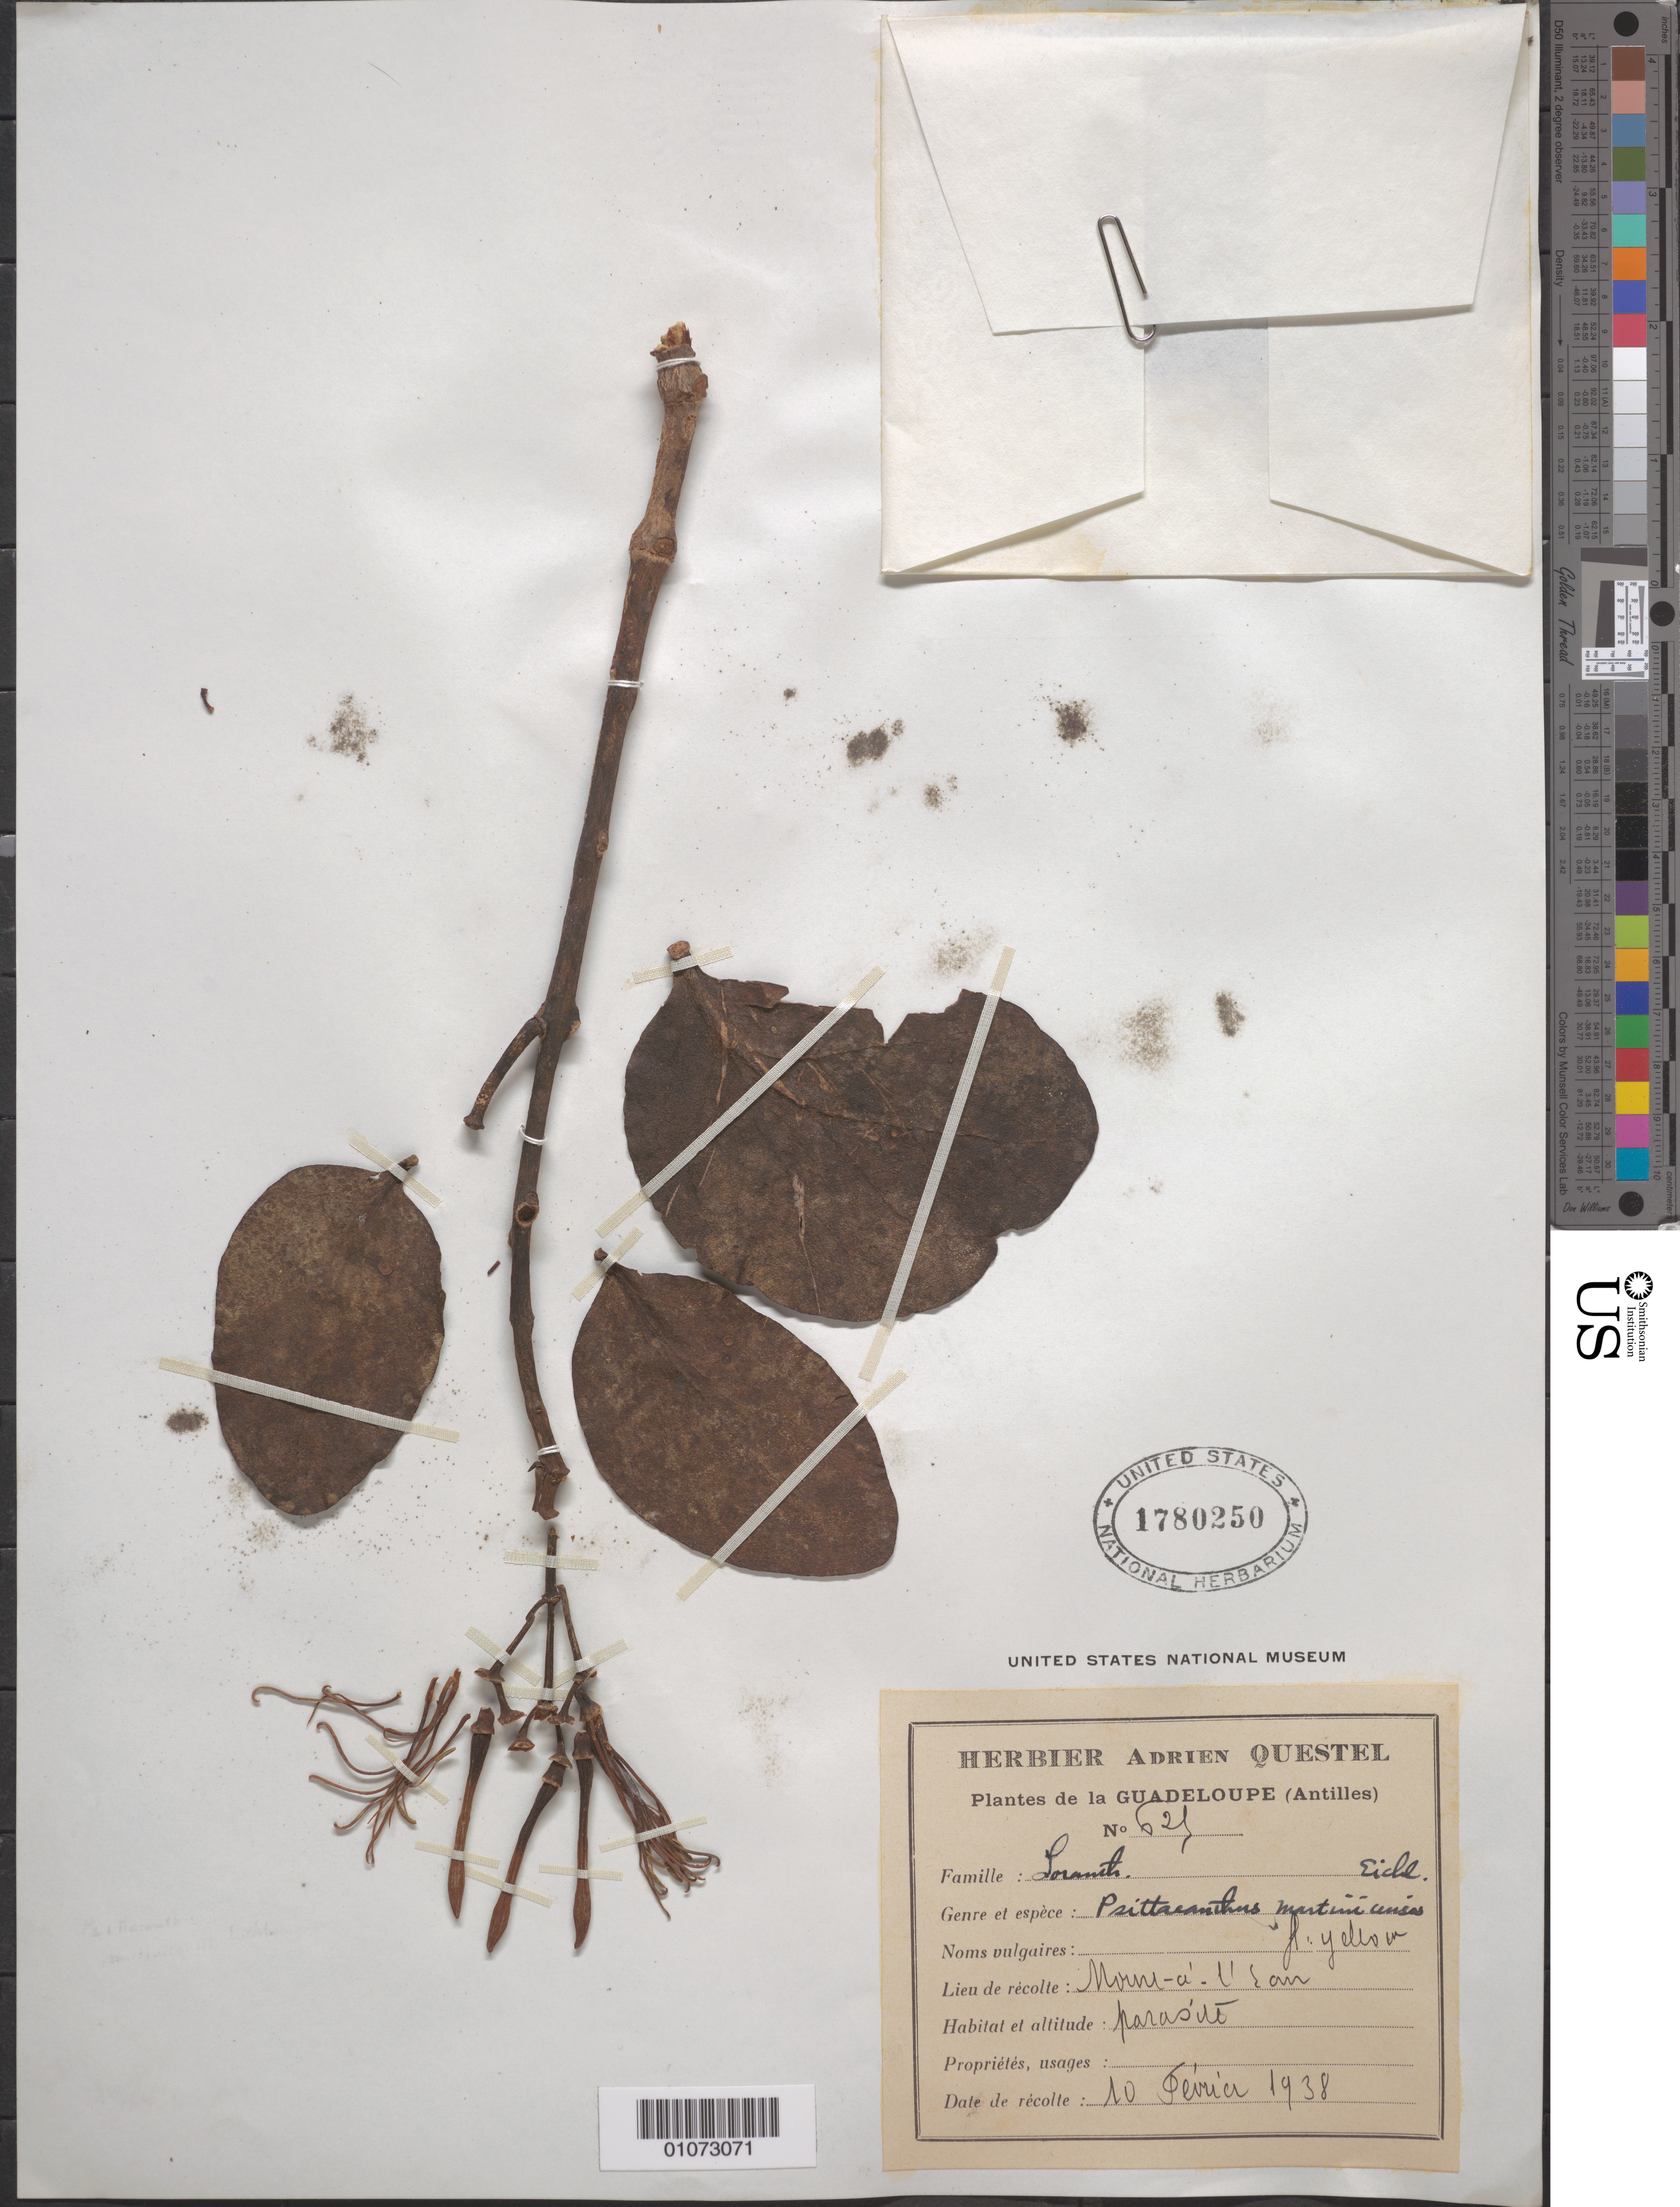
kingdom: Plantae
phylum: Tracheophyta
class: Magnoliopsida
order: Santalales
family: Loranthaceae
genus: Psittacanthus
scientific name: Psittacanthus martinicensis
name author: (C. Presl ex Schult. f.) Eichler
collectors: A. Questel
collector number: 625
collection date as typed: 10 Feb 1938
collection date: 1938-02-10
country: Guadeloupe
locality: Morne-a-l'Eau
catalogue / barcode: US 1780250